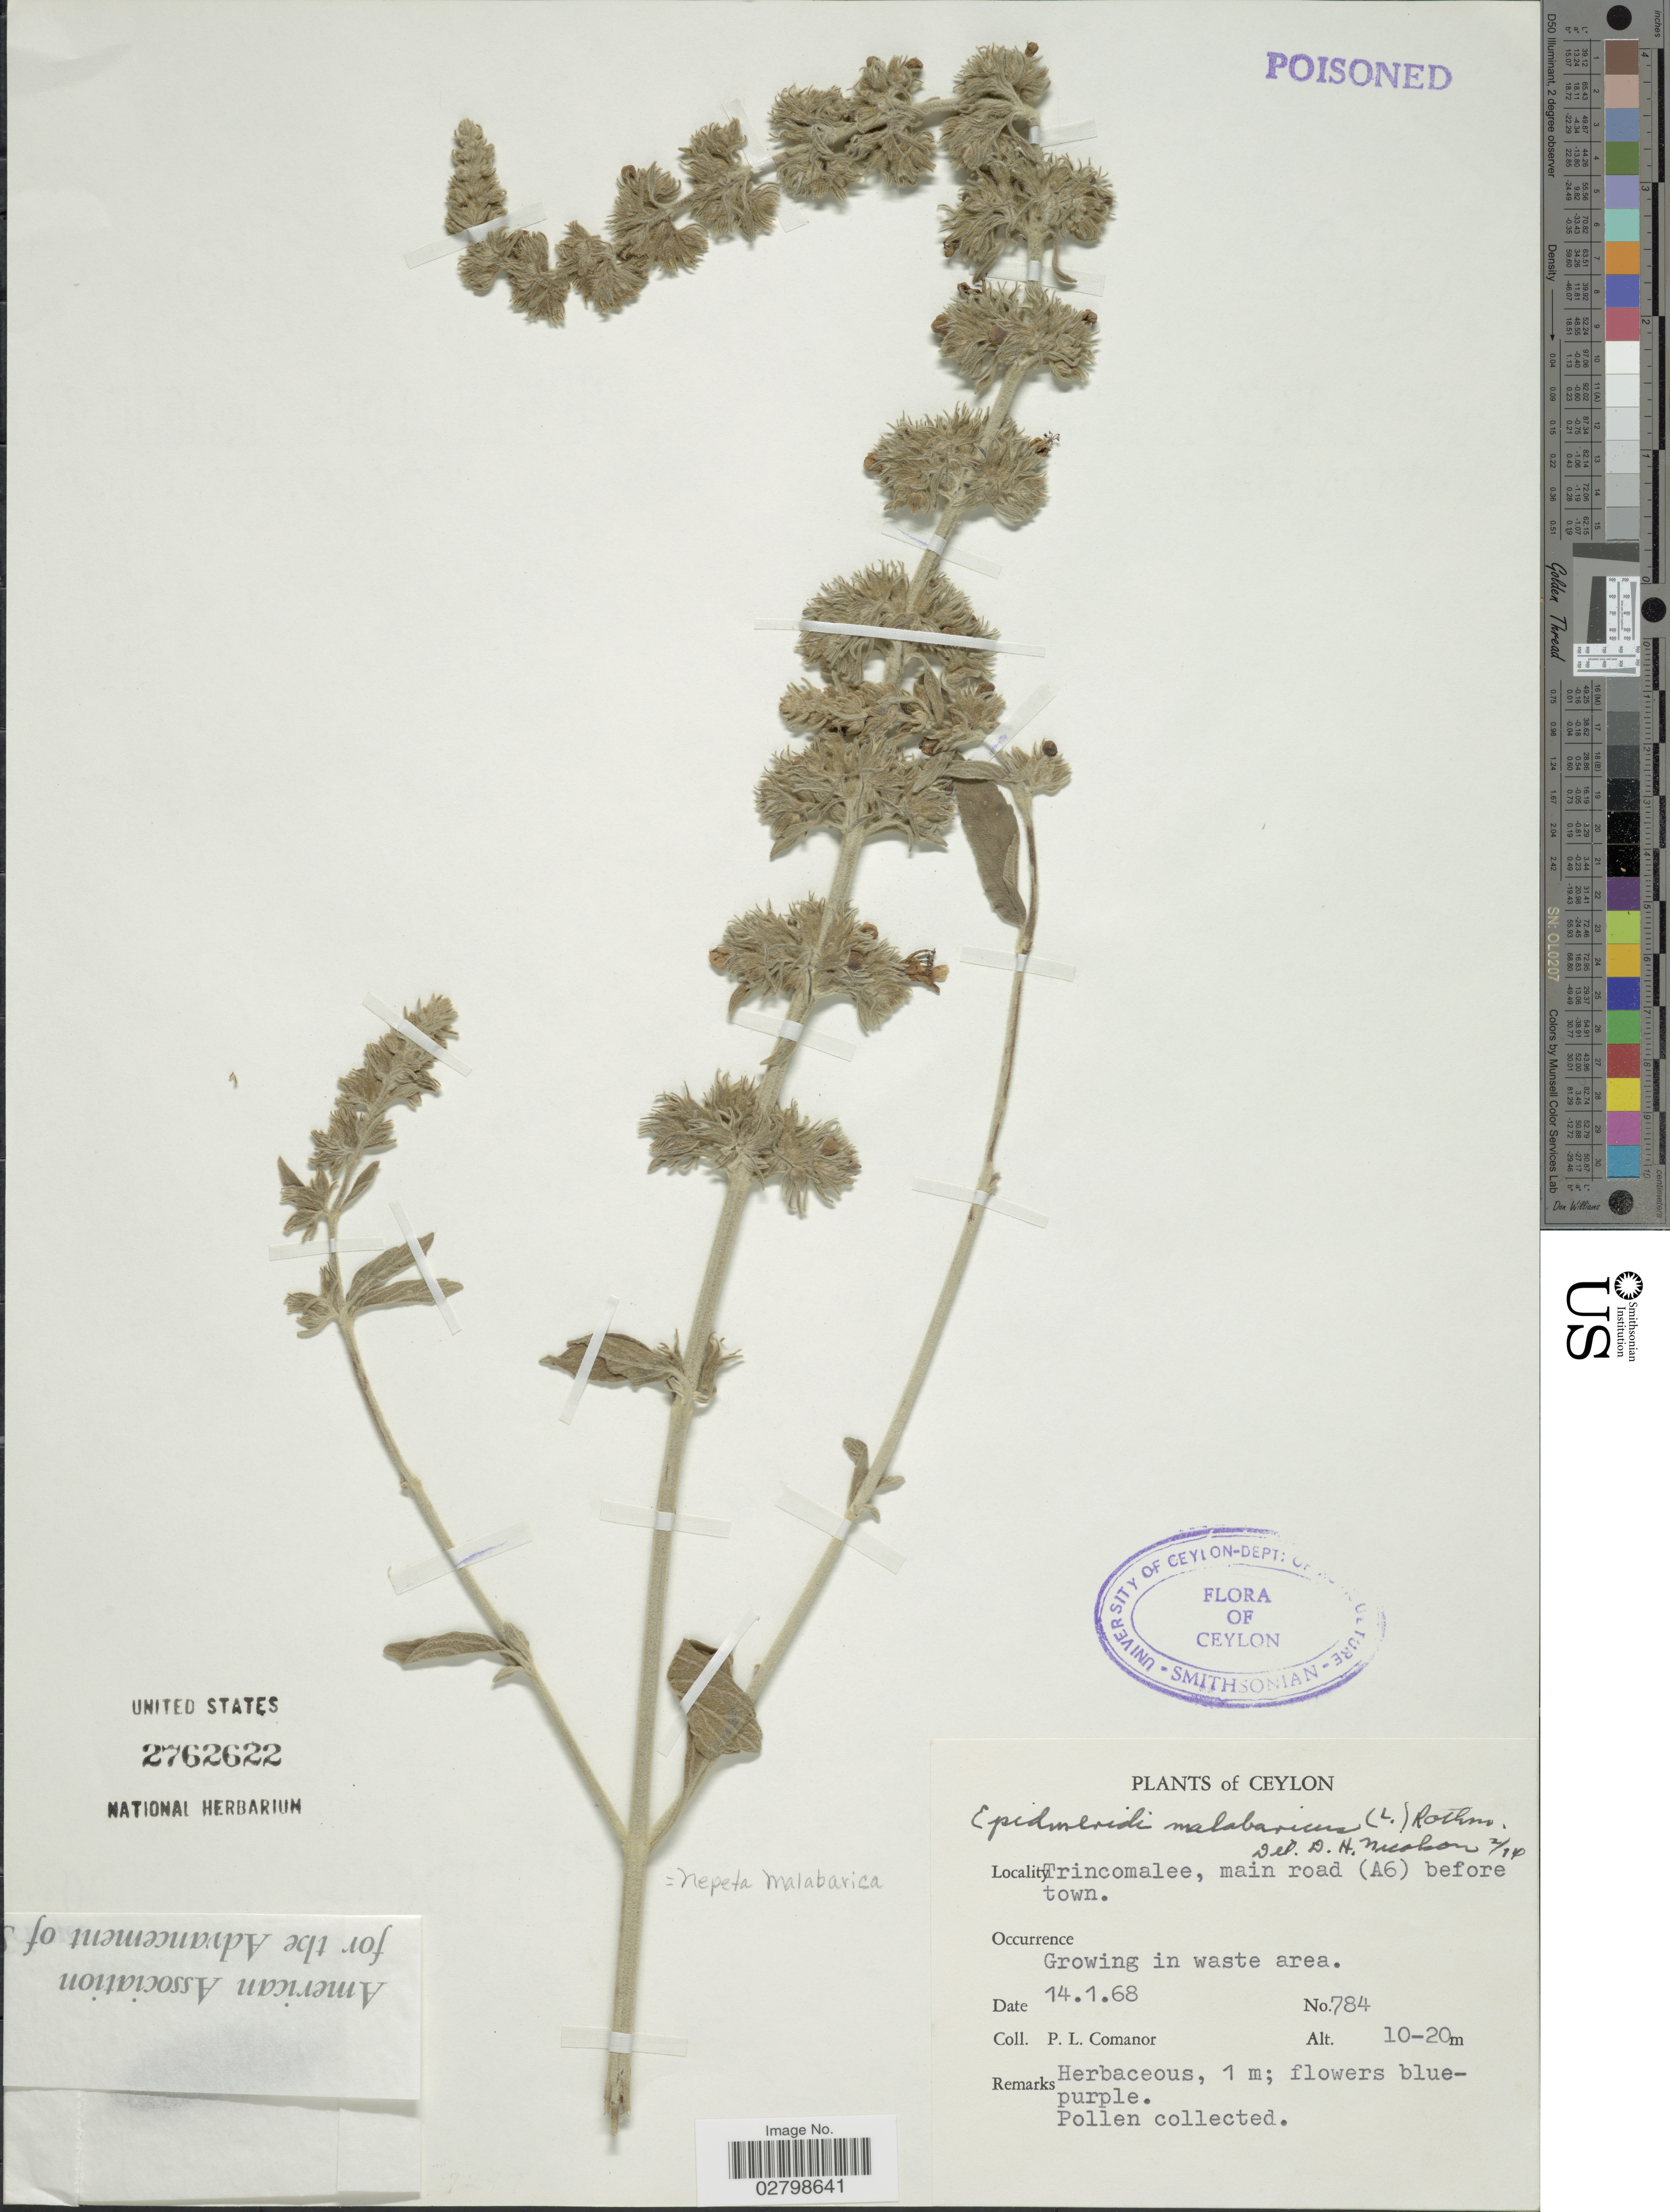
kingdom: Plantae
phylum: Tracheophyta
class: Magnoliopsida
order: Lamiales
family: Lamiaceae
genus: Anisomeles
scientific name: Anisomeles malabarica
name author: (L.) R. Br. ex Sims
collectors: P. Comanor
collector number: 784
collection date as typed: Transcribed d/m/y: 14/1/68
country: Sri Lanka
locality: Ceylon. Trincomalee, main road (A6) before town.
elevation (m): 10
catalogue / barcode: US 2762622